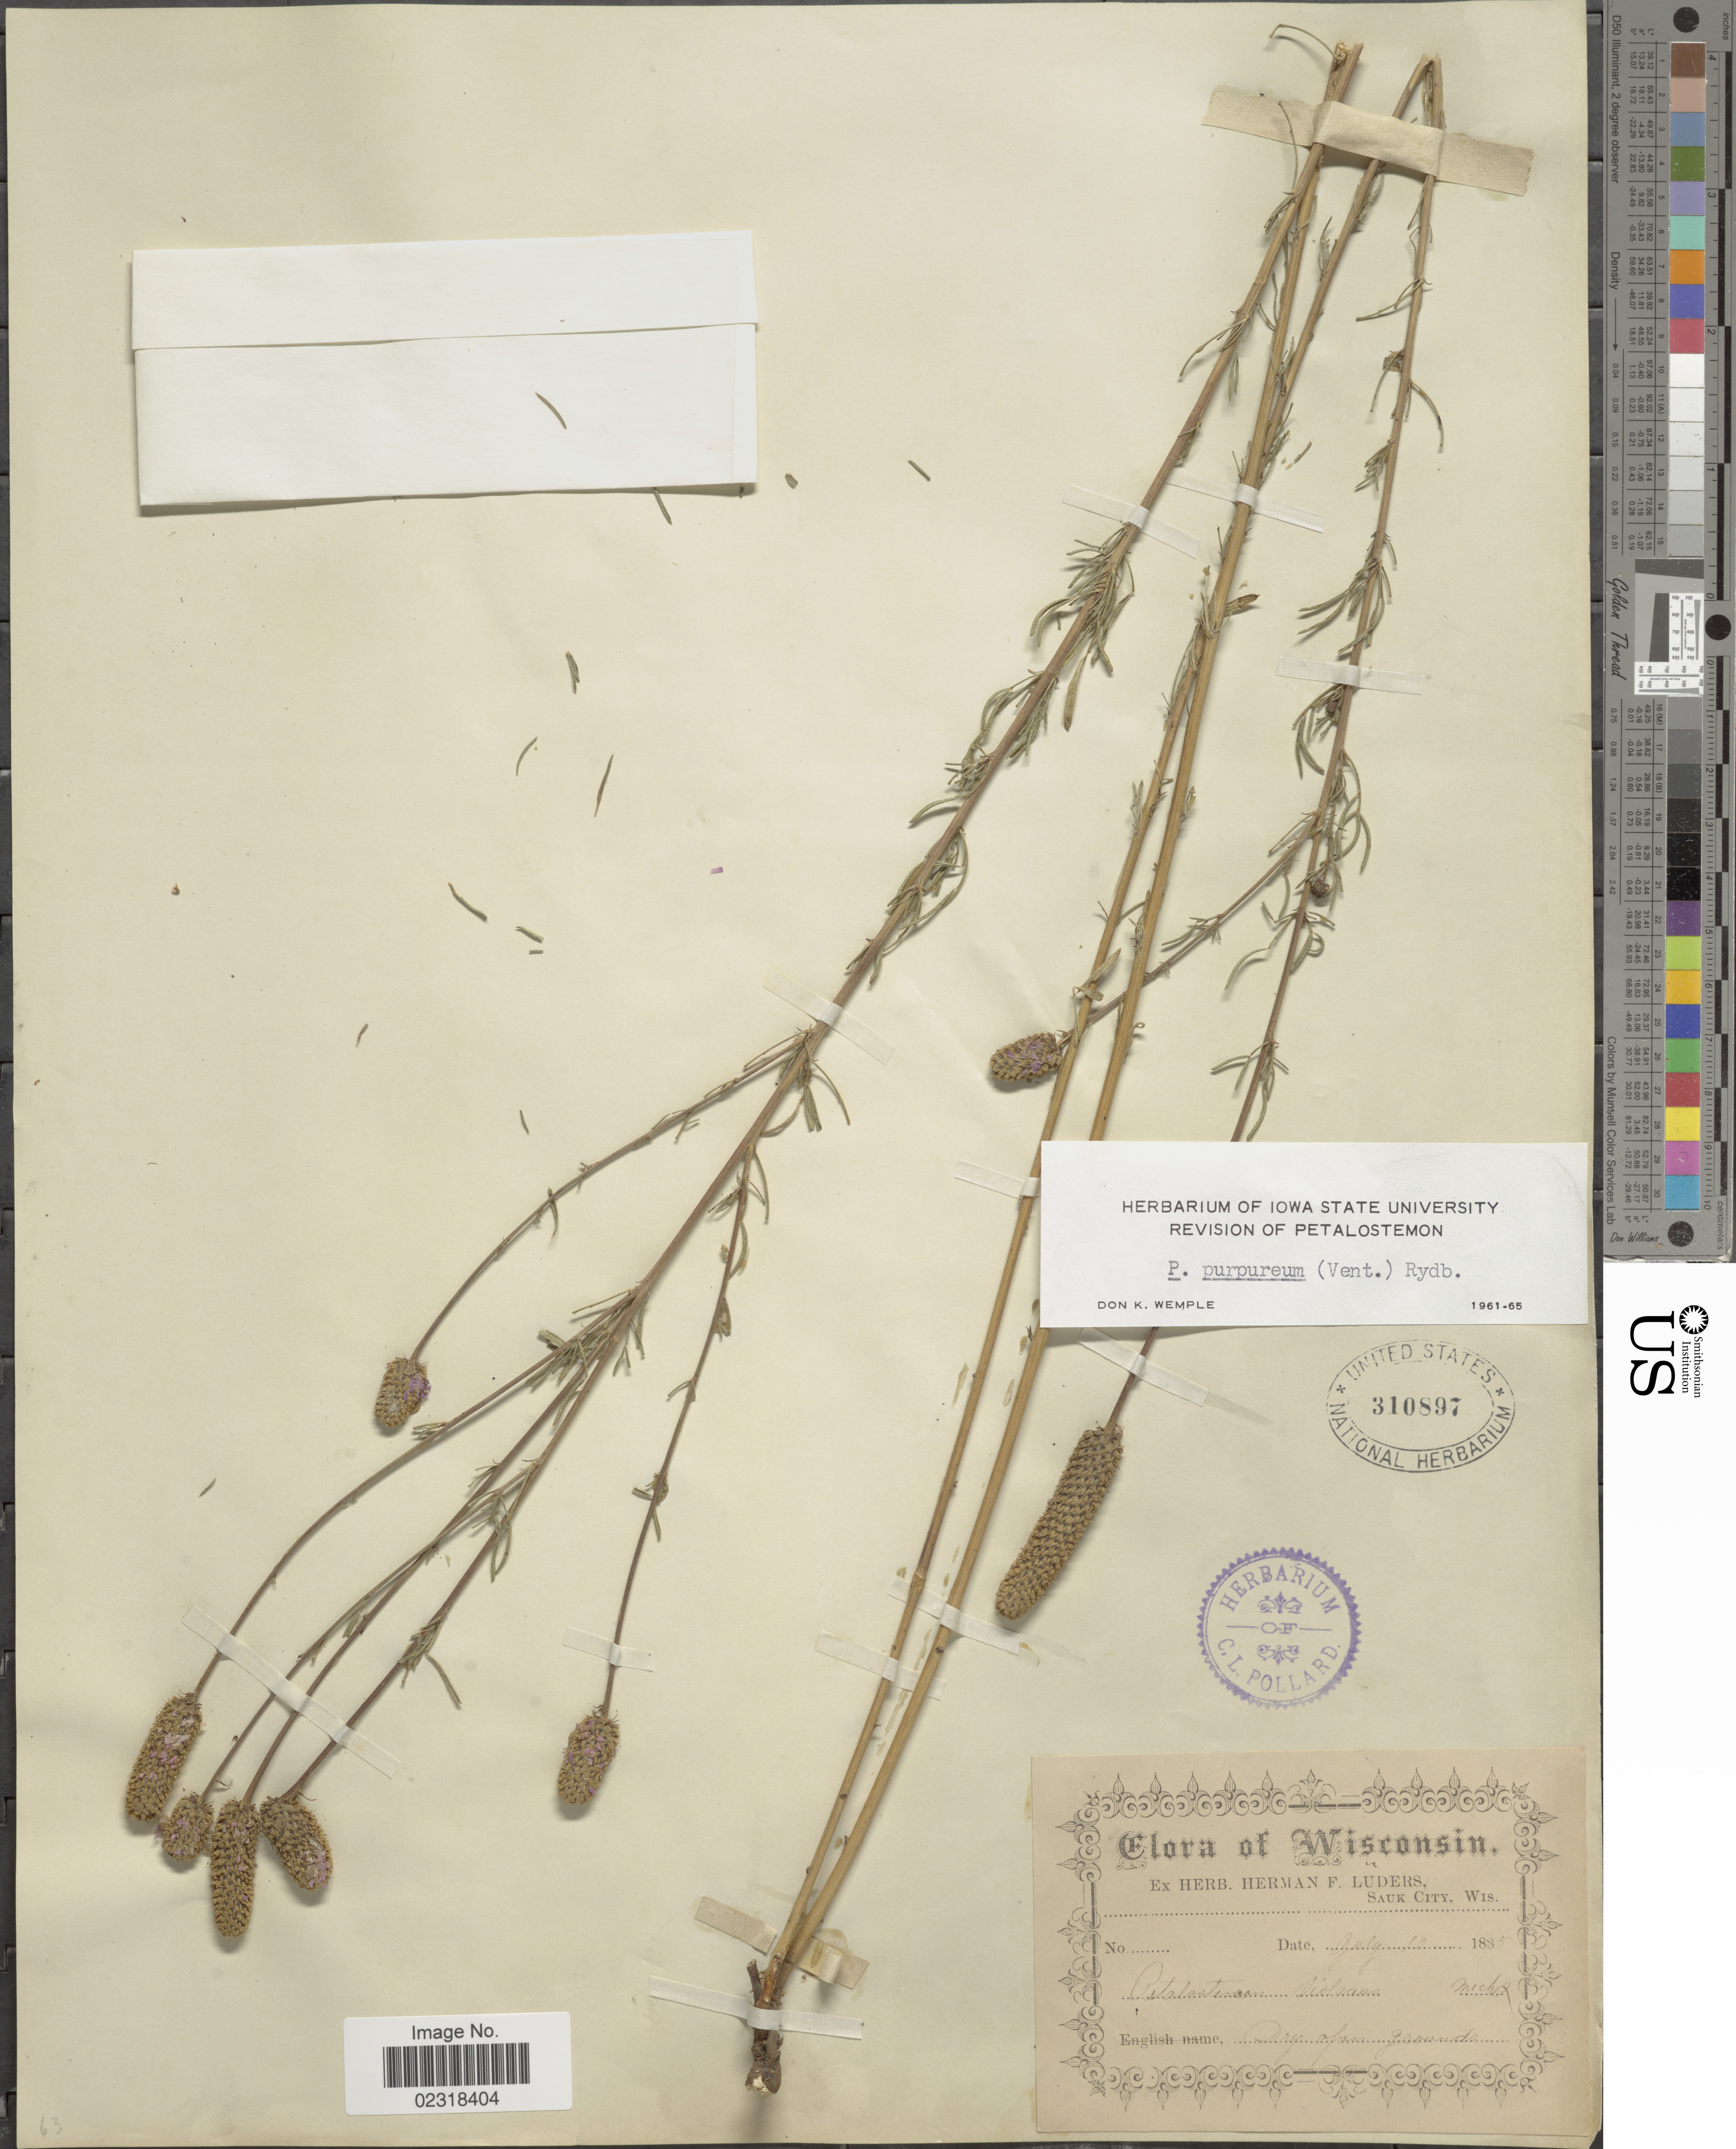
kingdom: Plantae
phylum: Tracheophyta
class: Magnoliopsida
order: Fabales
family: Fabaceae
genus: Dalea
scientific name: Dalea purpurea var. purpurea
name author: Vent.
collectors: ex herb. Herman F. Luders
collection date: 1885-07-10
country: United States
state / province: Wisconsin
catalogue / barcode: US 310897